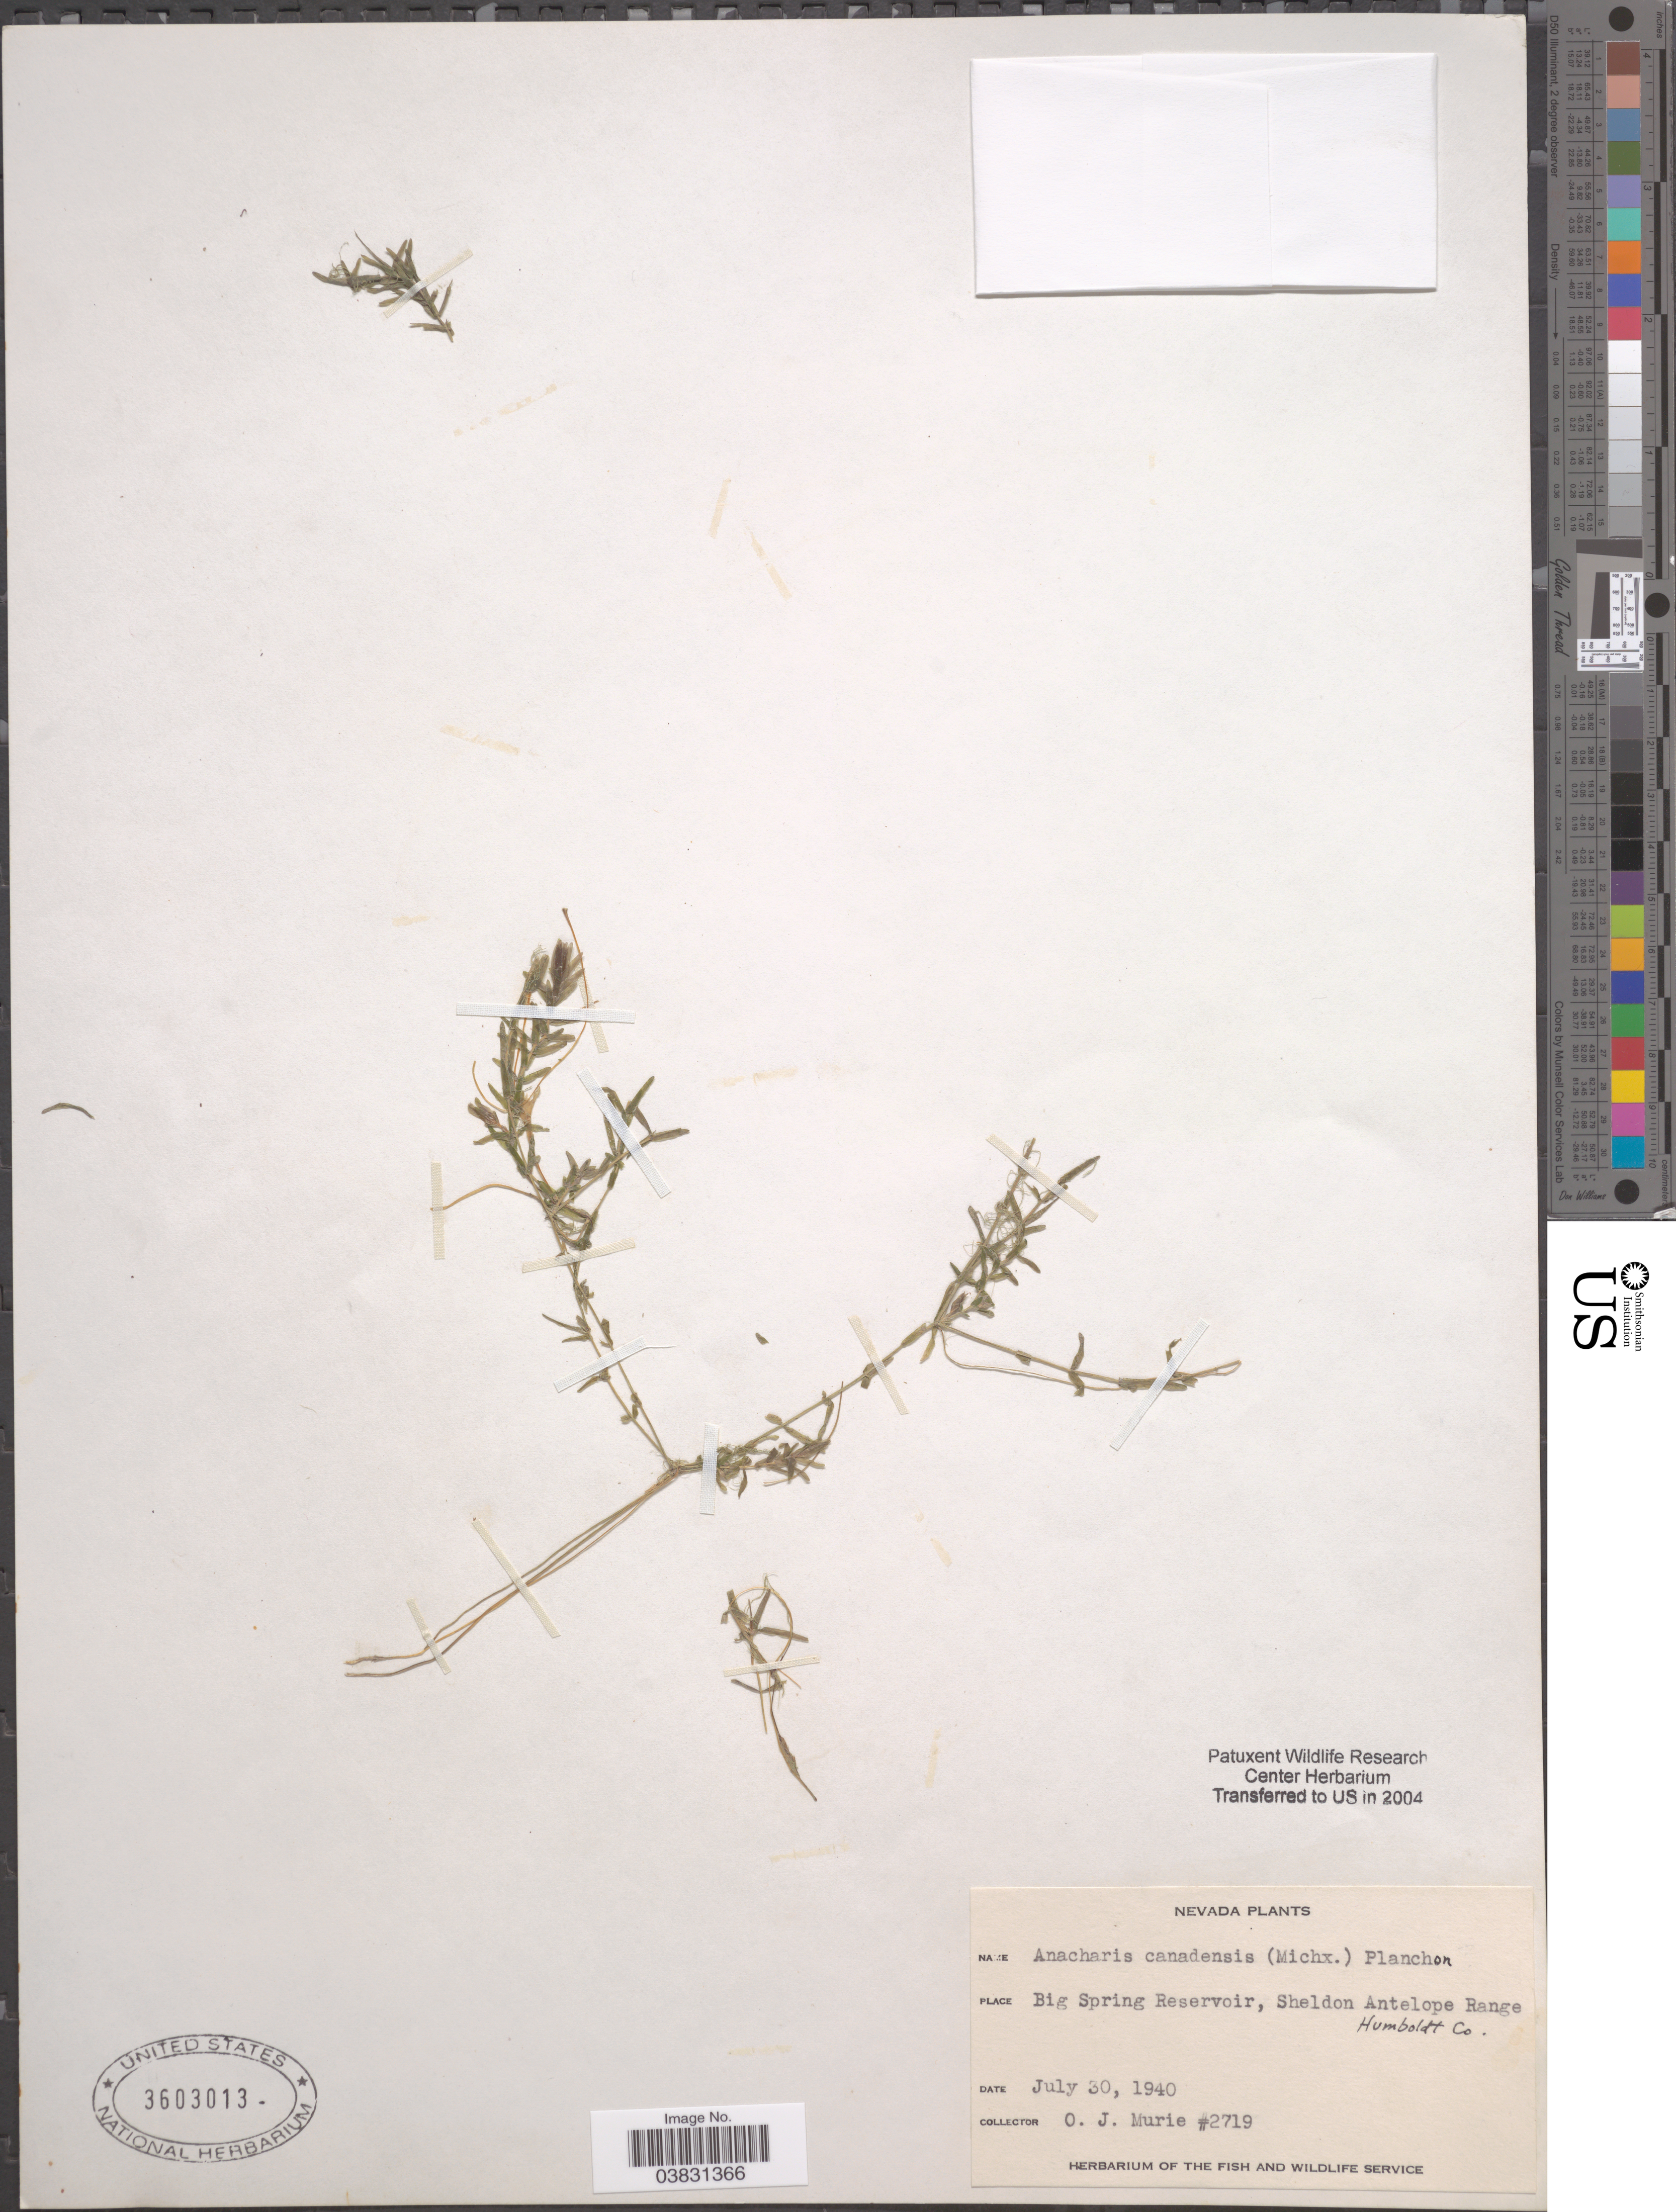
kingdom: Plantae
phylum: Tracheophyta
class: Liliopsida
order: Alismatales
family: Hydrocharitaceae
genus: Elodea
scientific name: Elodea canadensis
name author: Michx.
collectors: O. Murie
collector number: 2719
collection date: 1940-07-30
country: United States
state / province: Nevada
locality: Big Spring Reservoir, Sheldon Antelope Range. Humboldt Co.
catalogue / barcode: US 3603013